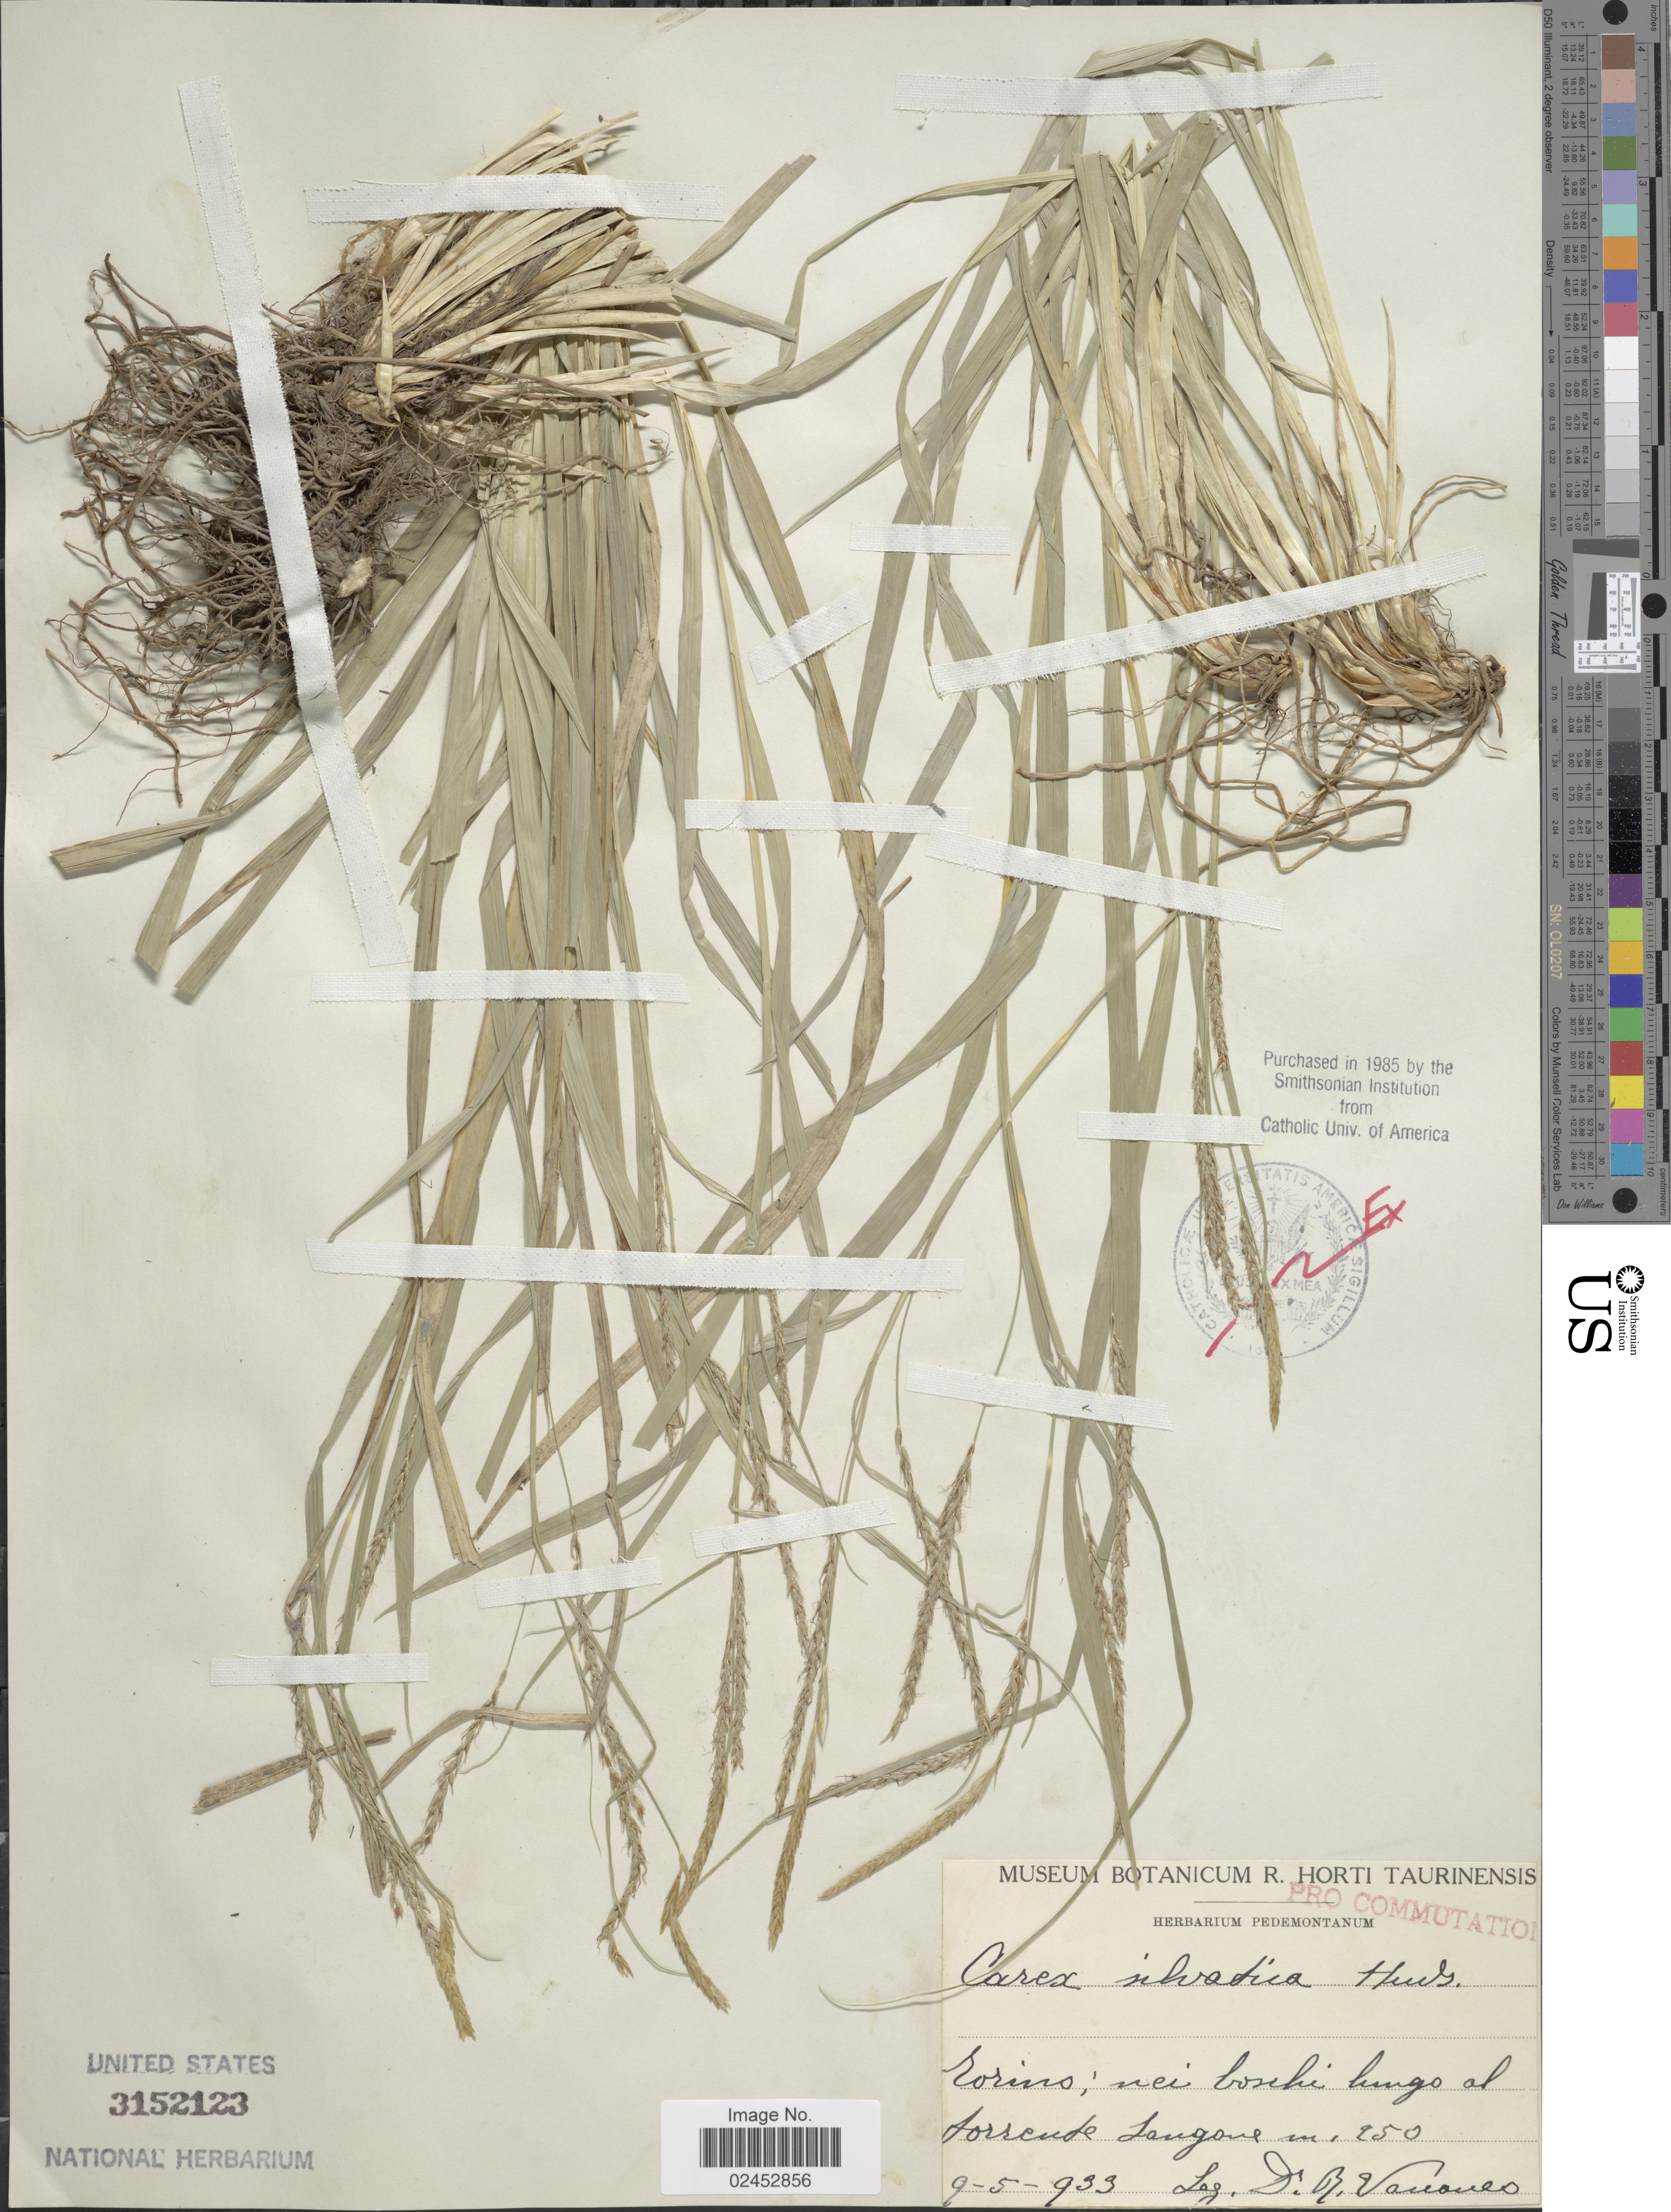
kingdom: Plantae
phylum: Tracheophyta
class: Liliopsida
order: Poales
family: Cyperaceae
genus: Carex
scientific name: Carex sylvatica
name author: Huds.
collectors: D. Vanones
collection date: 1933-05-09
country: Italy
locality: Torino; nei boschi hungo al Forrente Langone. [interpreted]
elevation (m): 250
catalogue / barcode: US 3152123